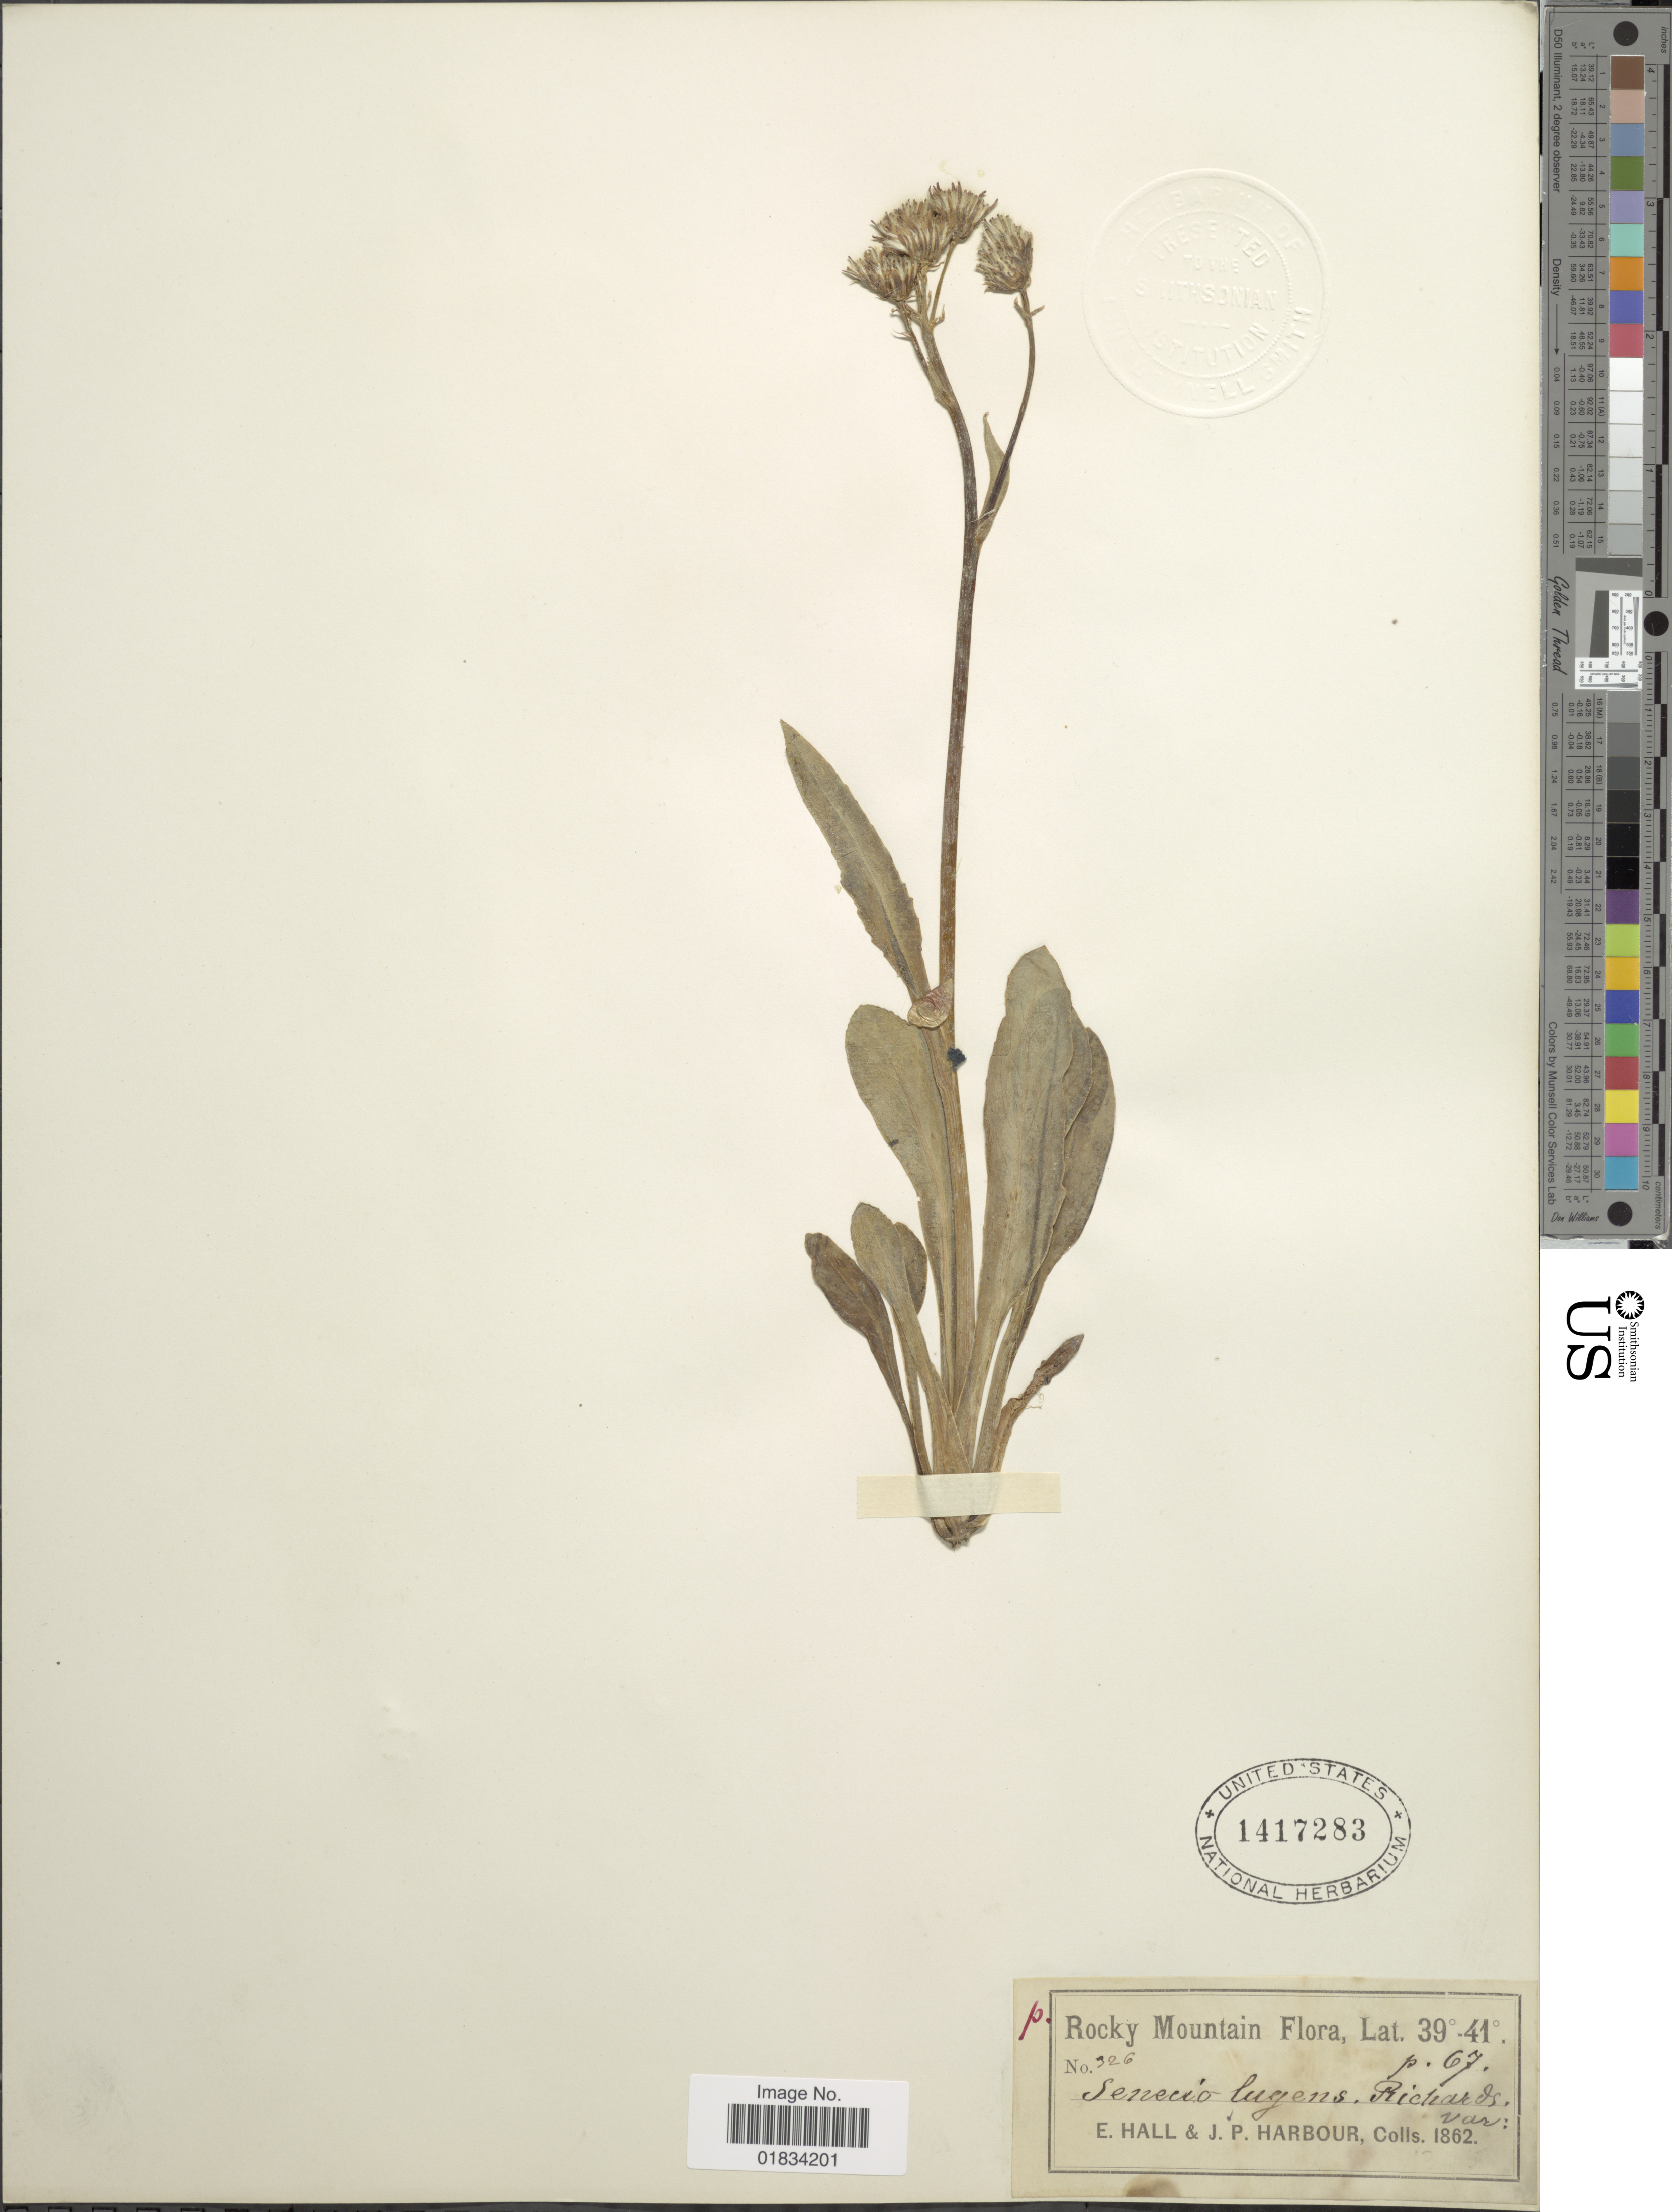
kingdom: Plantae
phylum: Tracheophyta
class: Magnoliopsida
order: Asterales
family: Asteraceae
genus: Senecio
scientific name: Senecio integerrimus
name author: Nutt.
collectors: E. Hall & J. Harbour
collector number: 326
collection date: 1862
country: United States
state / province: Colorado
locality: Rocky Mtns.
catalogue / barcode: US 1417283